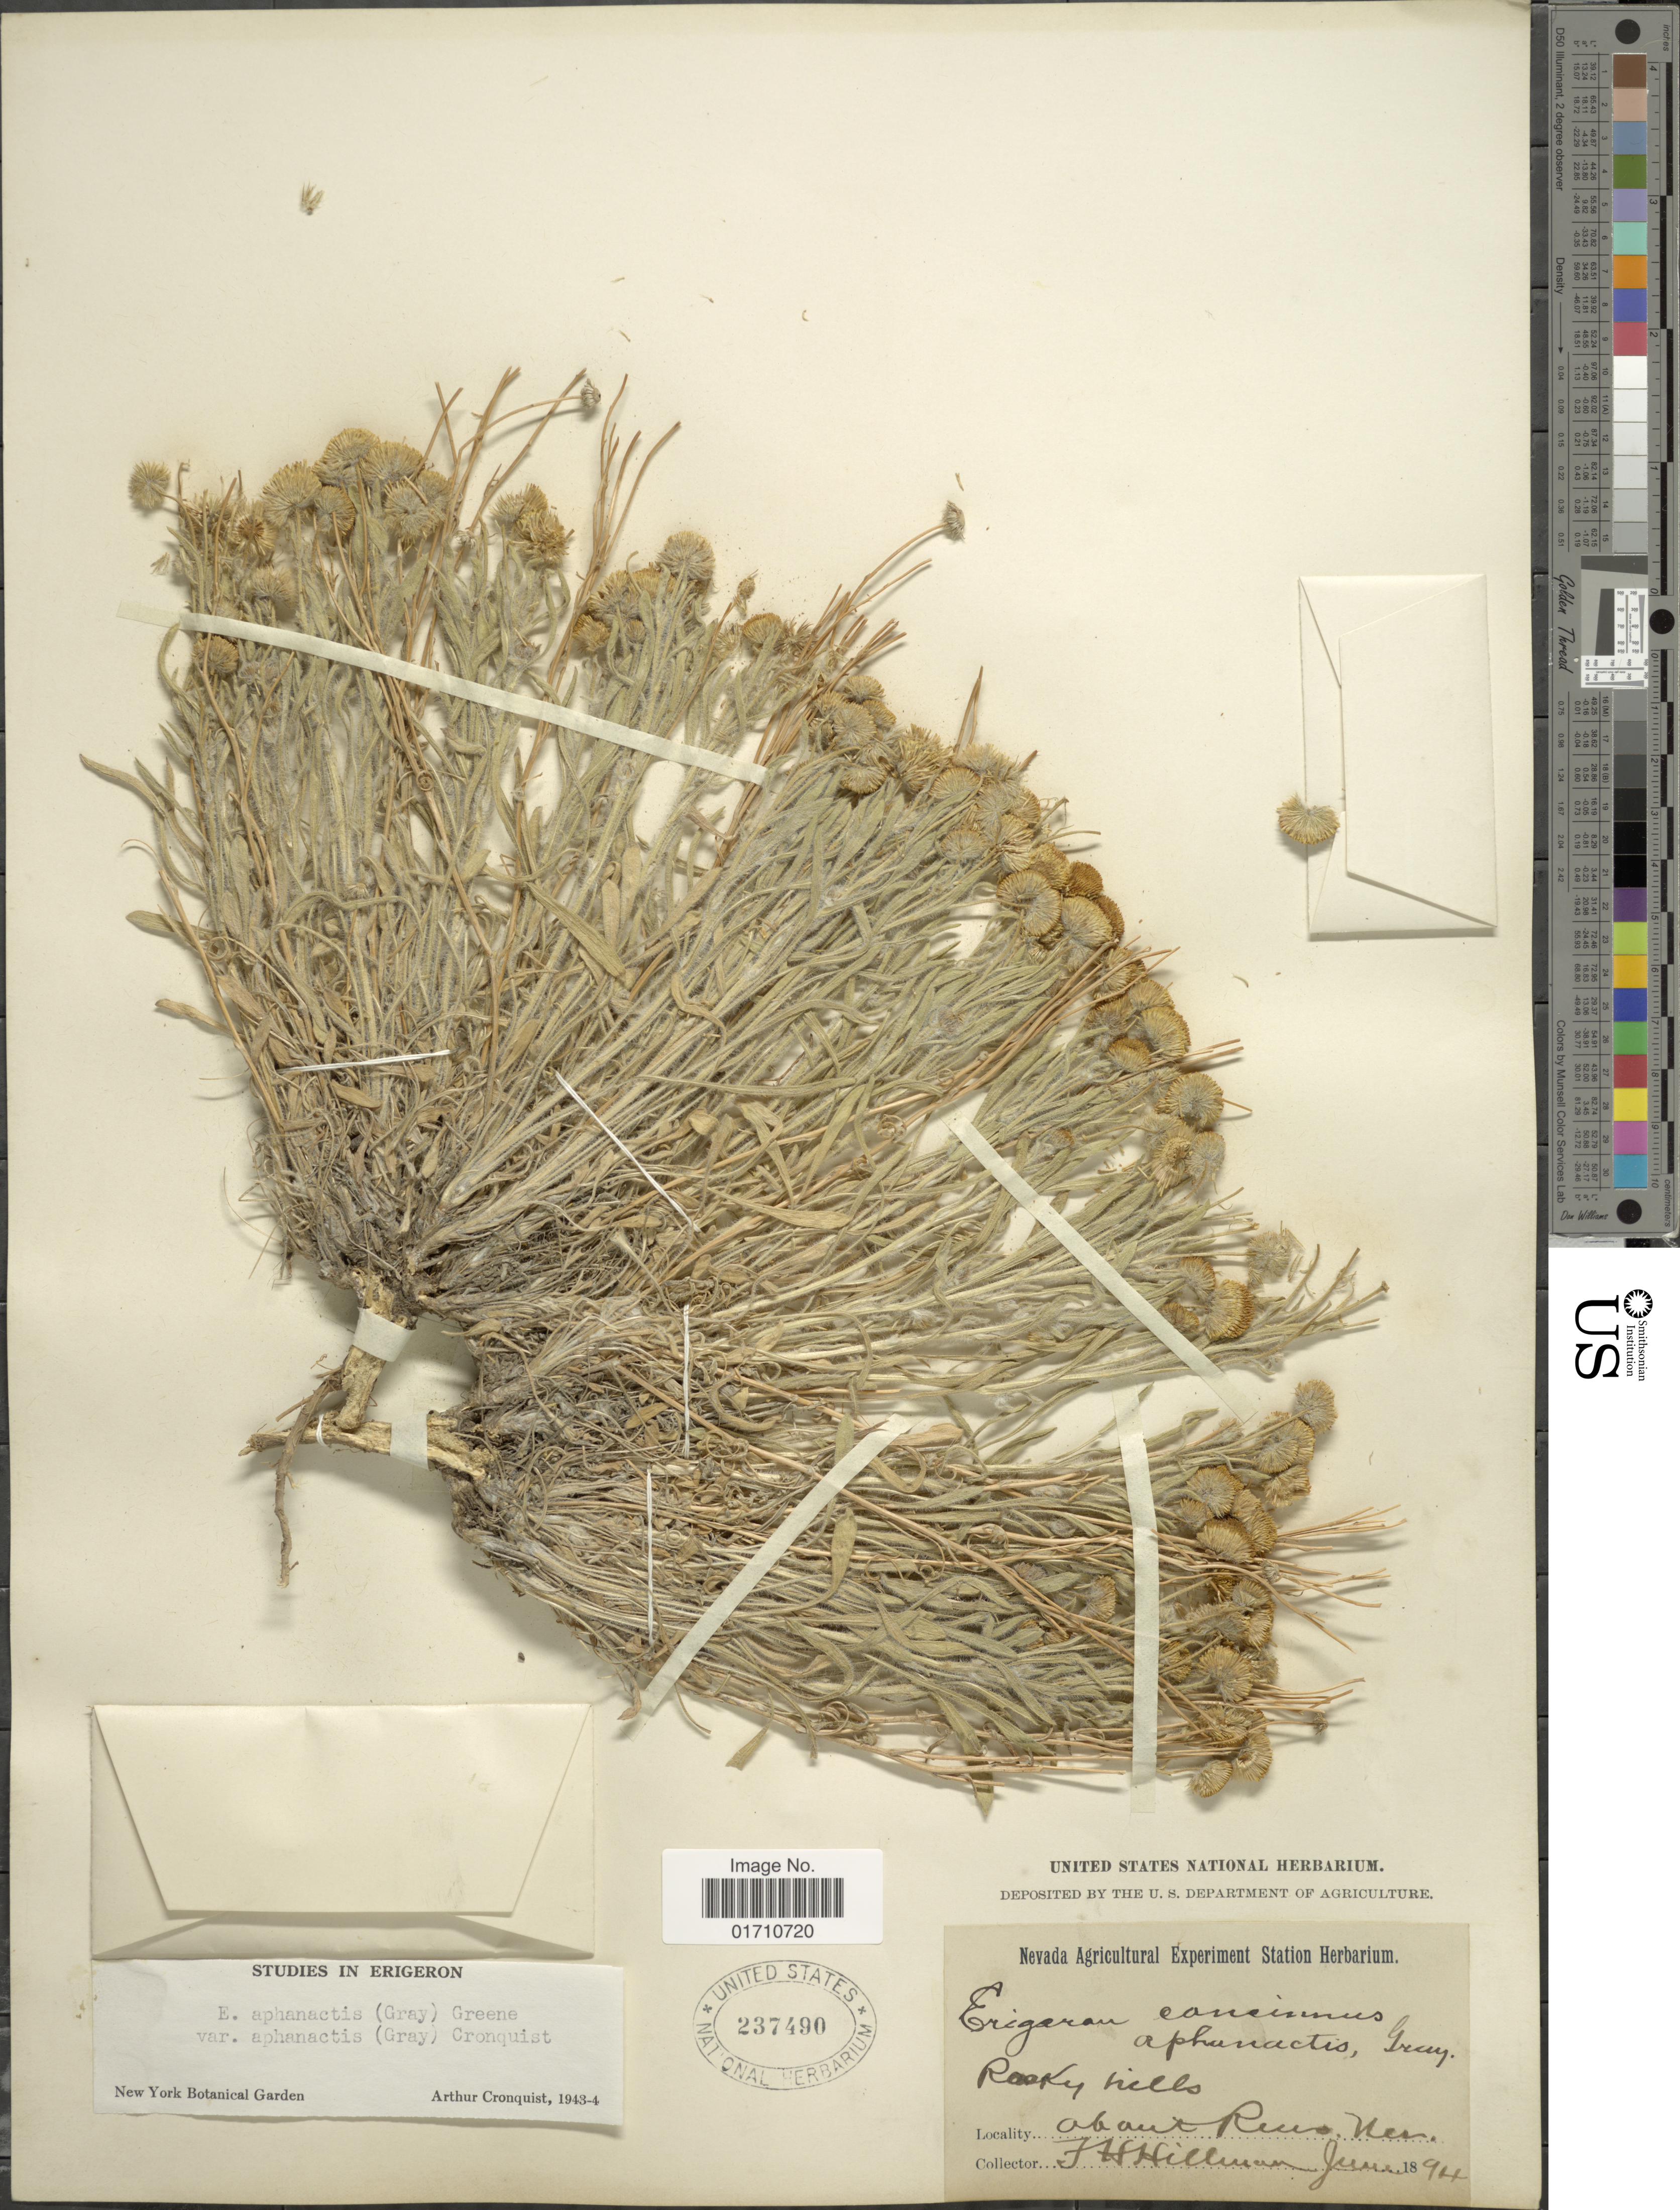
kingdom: Plantae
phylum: Tracheophyta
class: Magnoliopsida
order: Asterales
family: Asteraceae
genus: Erigeron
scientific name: Erigeron aphanactis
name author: (A. Gray) Greene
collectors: F. Hillman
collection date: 1894-06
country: United States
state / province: Nevada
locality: Rocky hills, about Reno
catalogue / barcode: US 237490